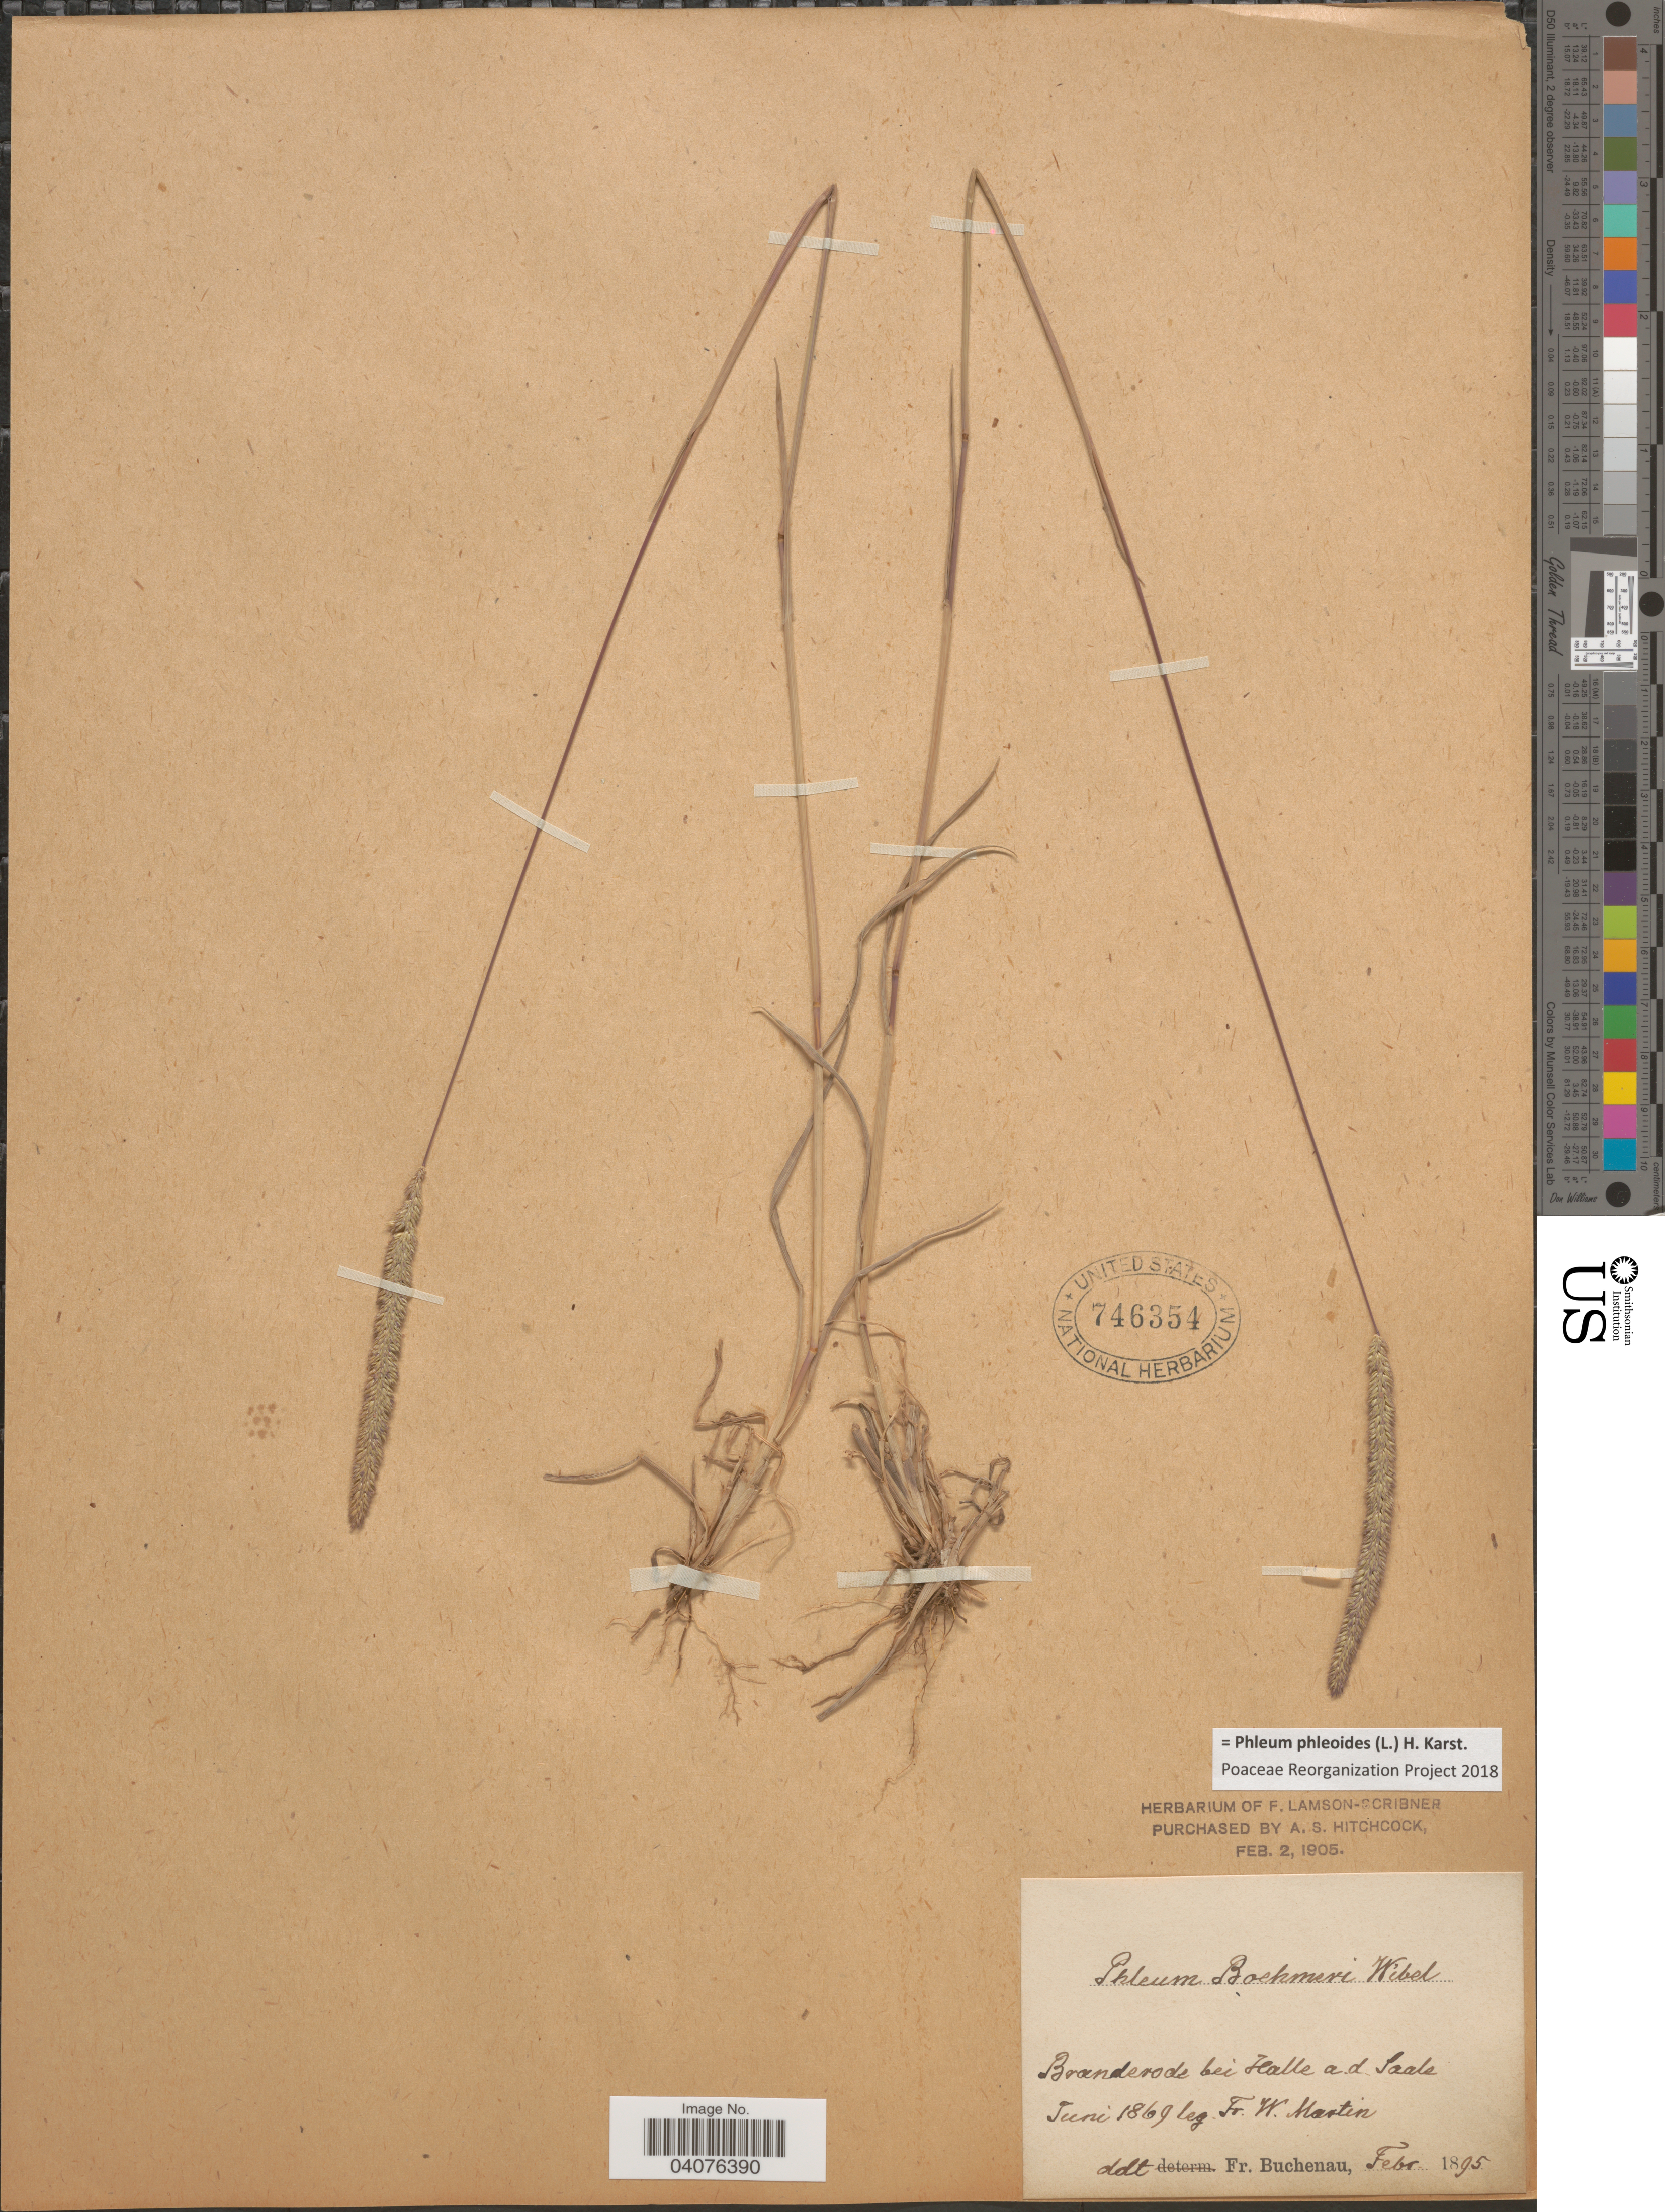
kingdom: Plantae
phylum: Tracheophyta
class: Liliopsida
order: Poales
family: Poaceae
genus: Phleum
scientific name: Phleum phleoides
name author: (L.) H. Karst.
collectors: F. Martin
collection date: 1869-06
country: Germany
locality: Branderode bei Halle a.d. Saale.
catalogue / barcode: US 746354